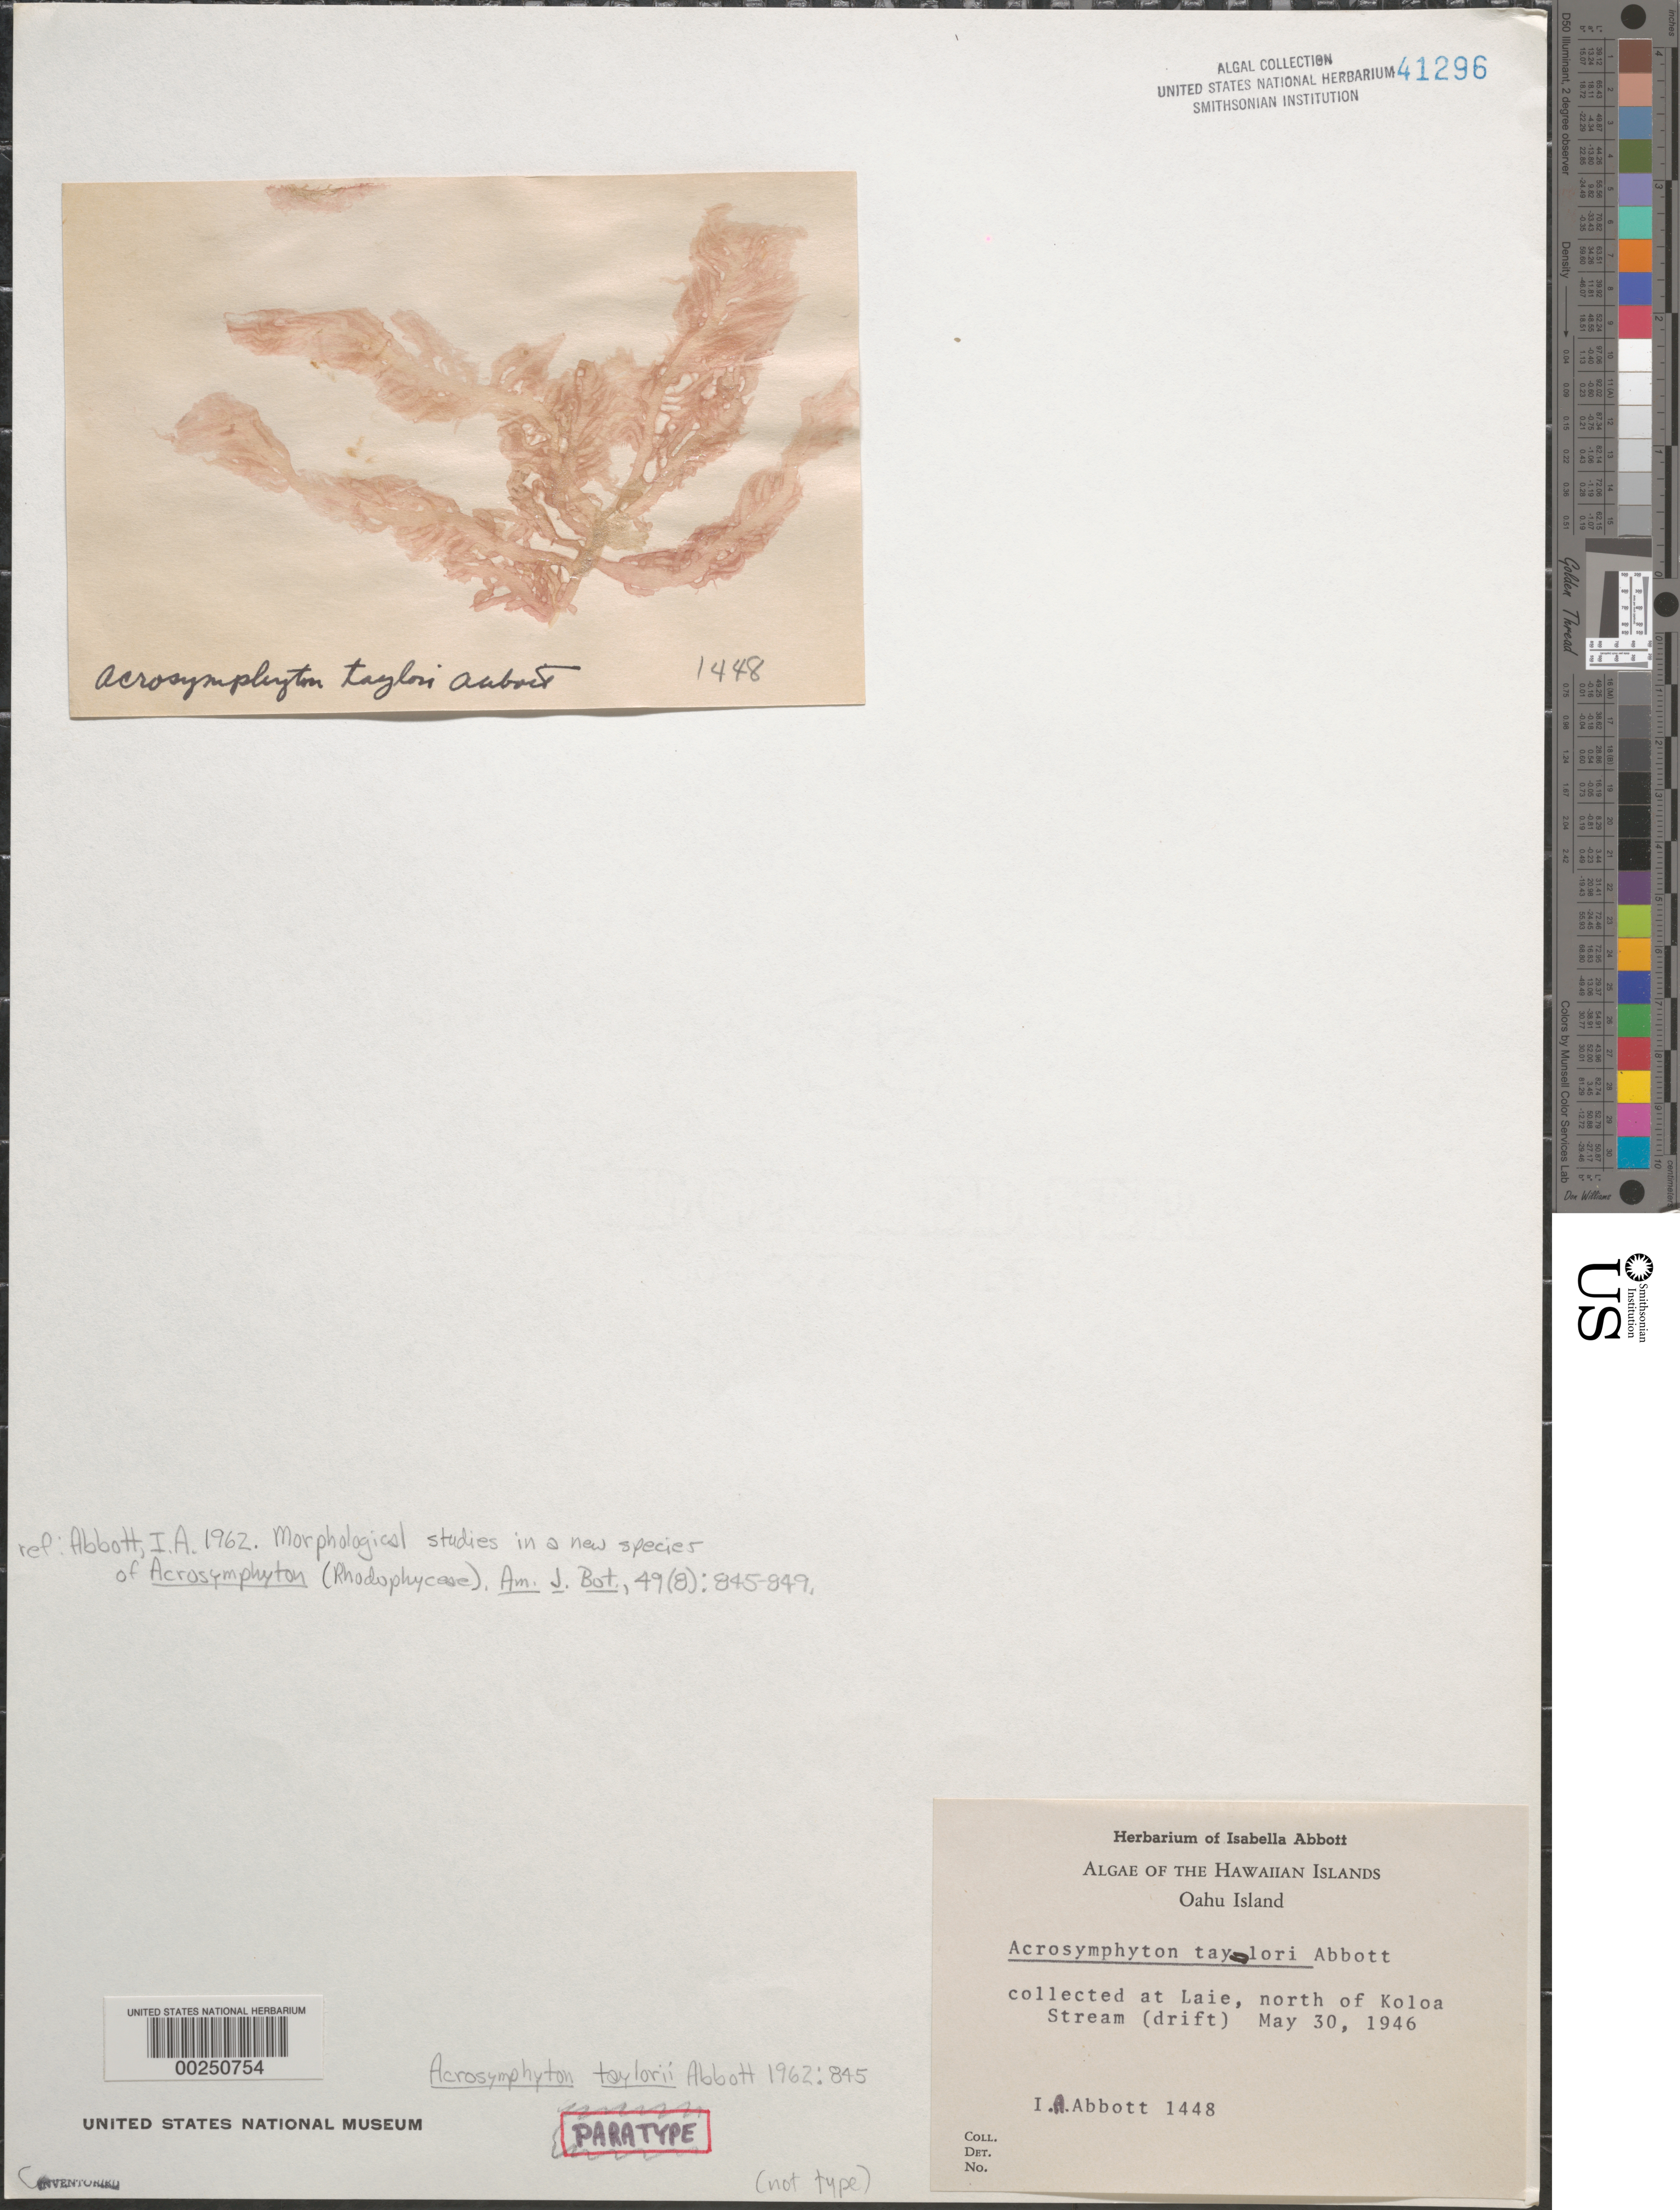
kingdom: Plantae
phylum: Rhodophyta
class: Florideophyceae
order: Acrosymphytales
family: Acrosymphytaceae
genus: Acrosymphyton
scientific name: Acrosymphyton taylorii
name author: I.A. Abbott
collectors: I. A. Abbott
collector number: IAA 1448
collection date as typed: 30 May 1946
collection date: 1946-05-30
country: United States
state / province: Hawaii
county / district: Honolulu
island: Oahu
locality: Laie, north of Koloa Stream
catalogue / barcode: US 41296